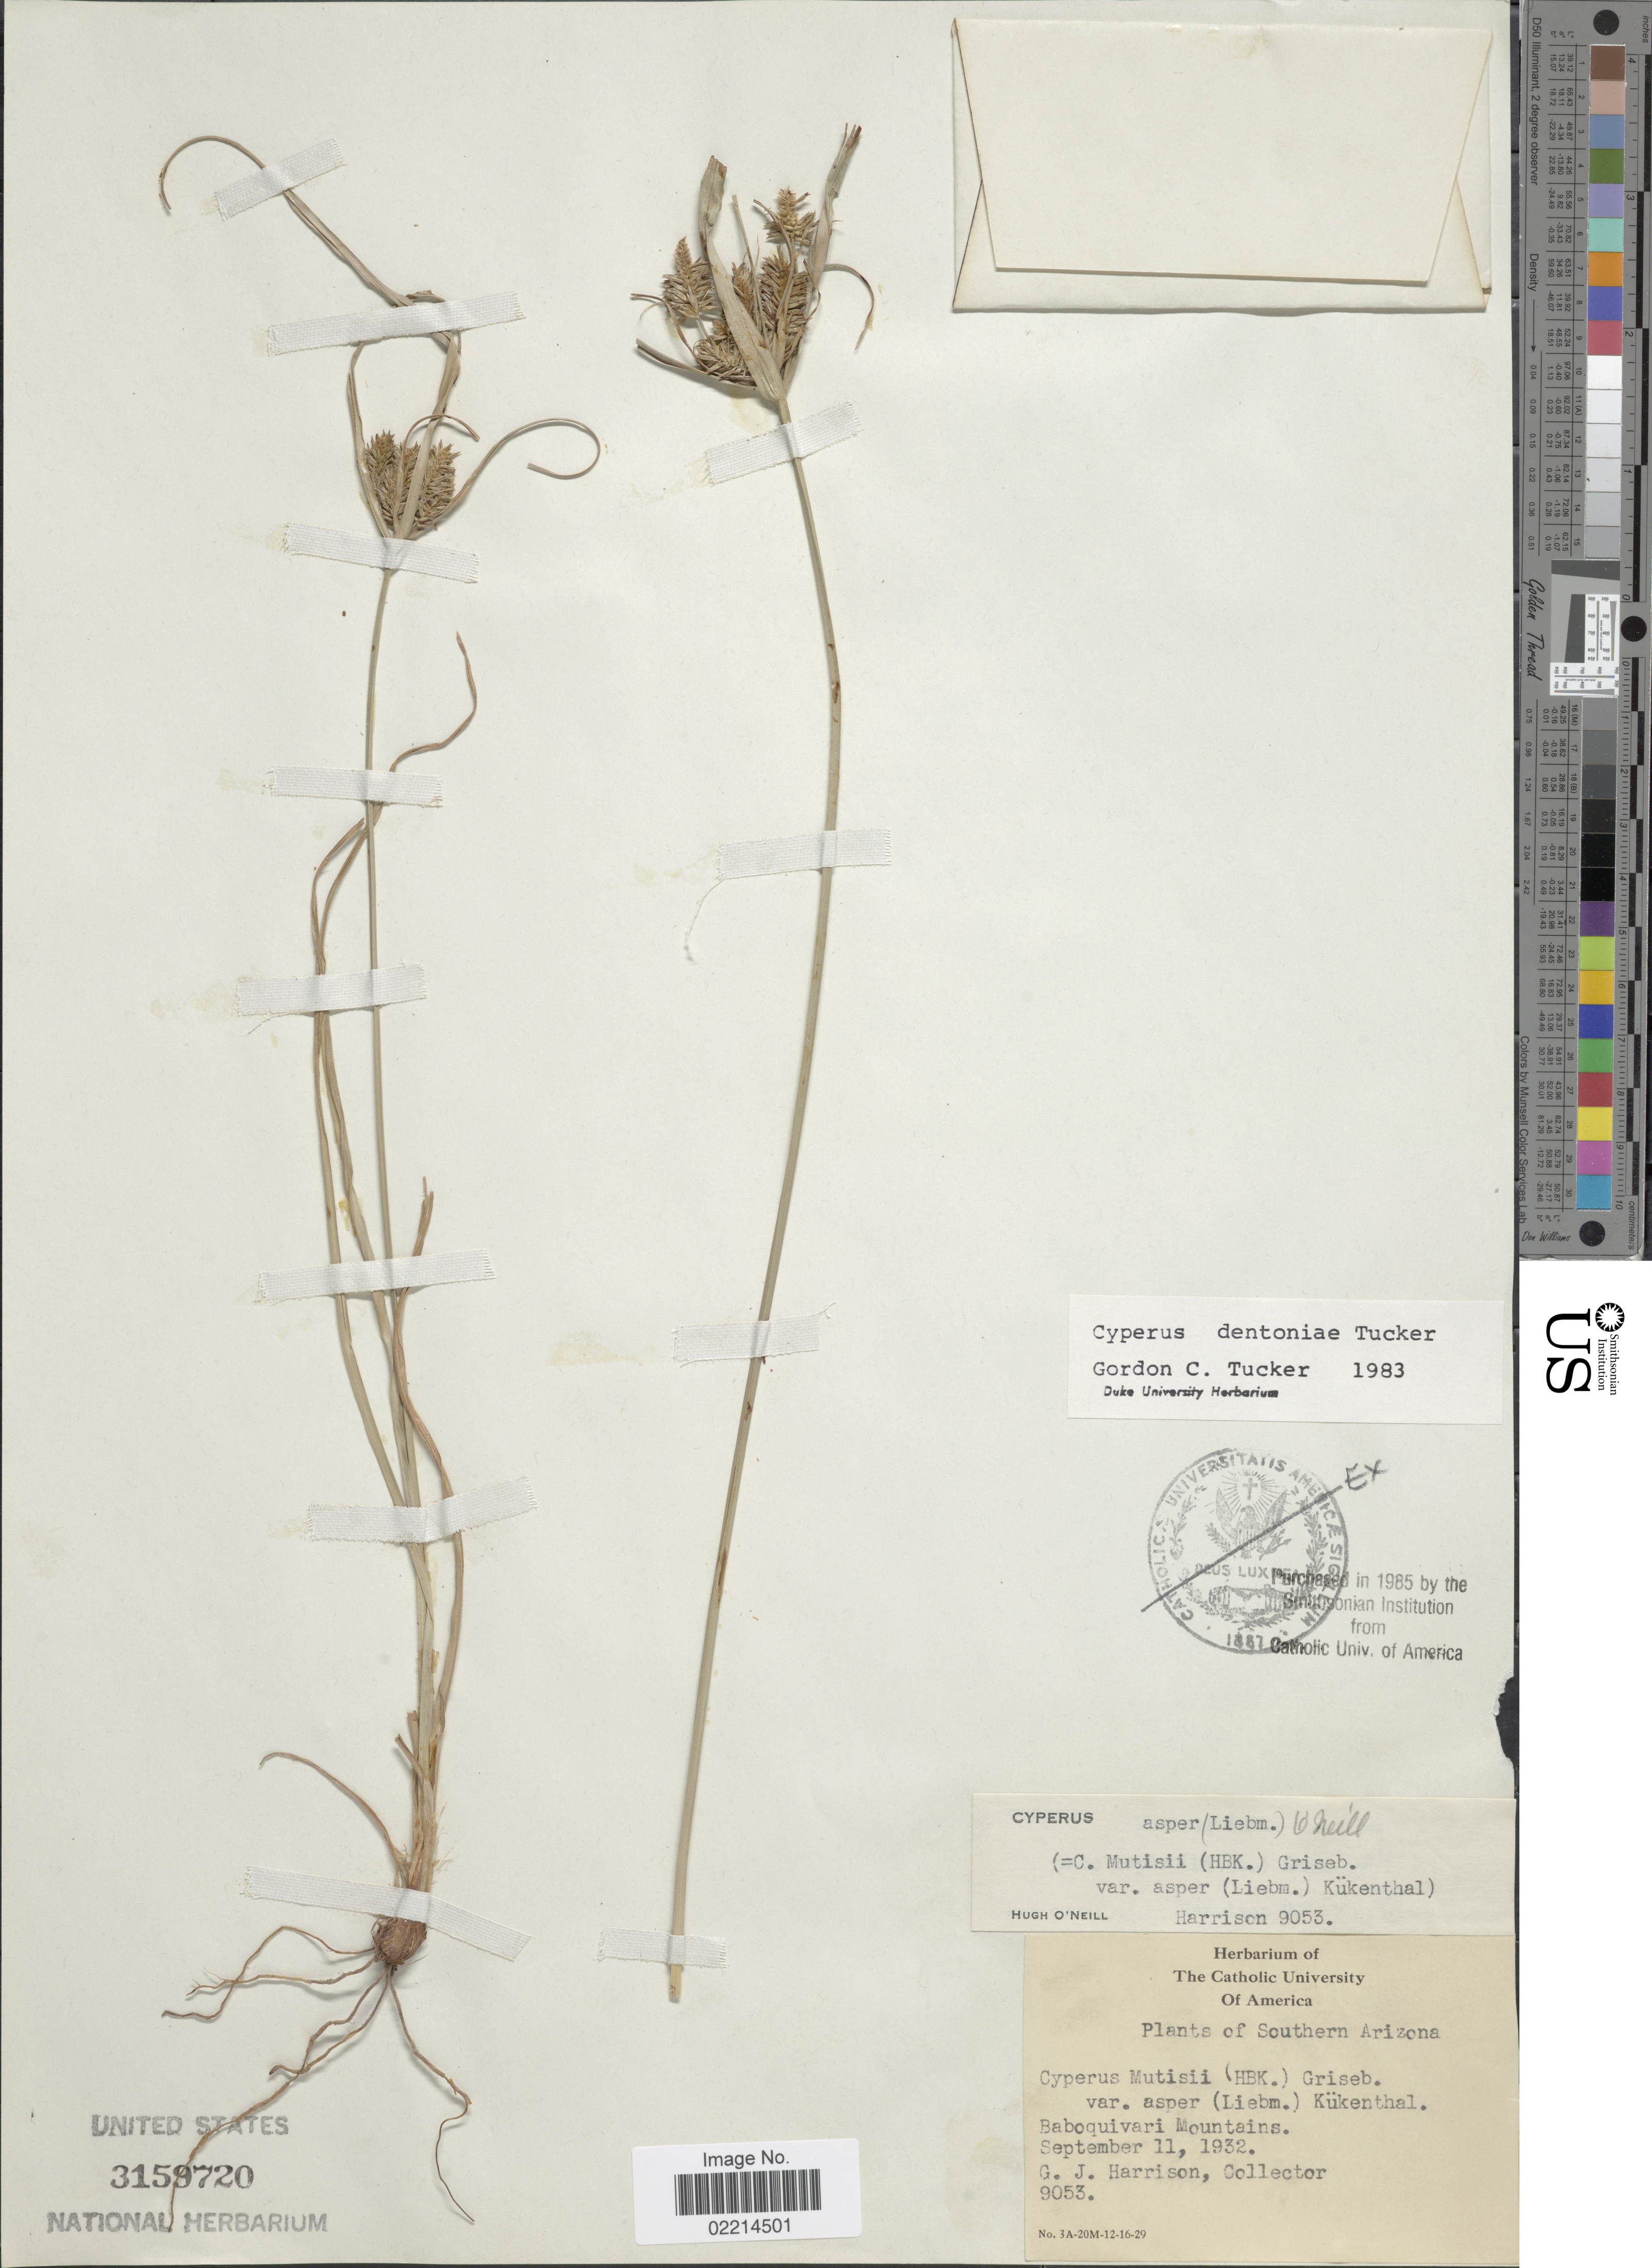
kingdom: Plantae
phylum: Tracheophyta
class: Liliopsida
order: Poales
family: Cyperaceae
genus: Cyperus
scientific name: Cyperus dentoniae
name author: G.C. Tucker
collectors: G. J. Harrison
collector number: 9053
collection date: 1932-09-11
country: United States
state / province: Arizona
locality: Southern Arizona, baboquivari Mountains.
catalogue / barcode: US 3159720